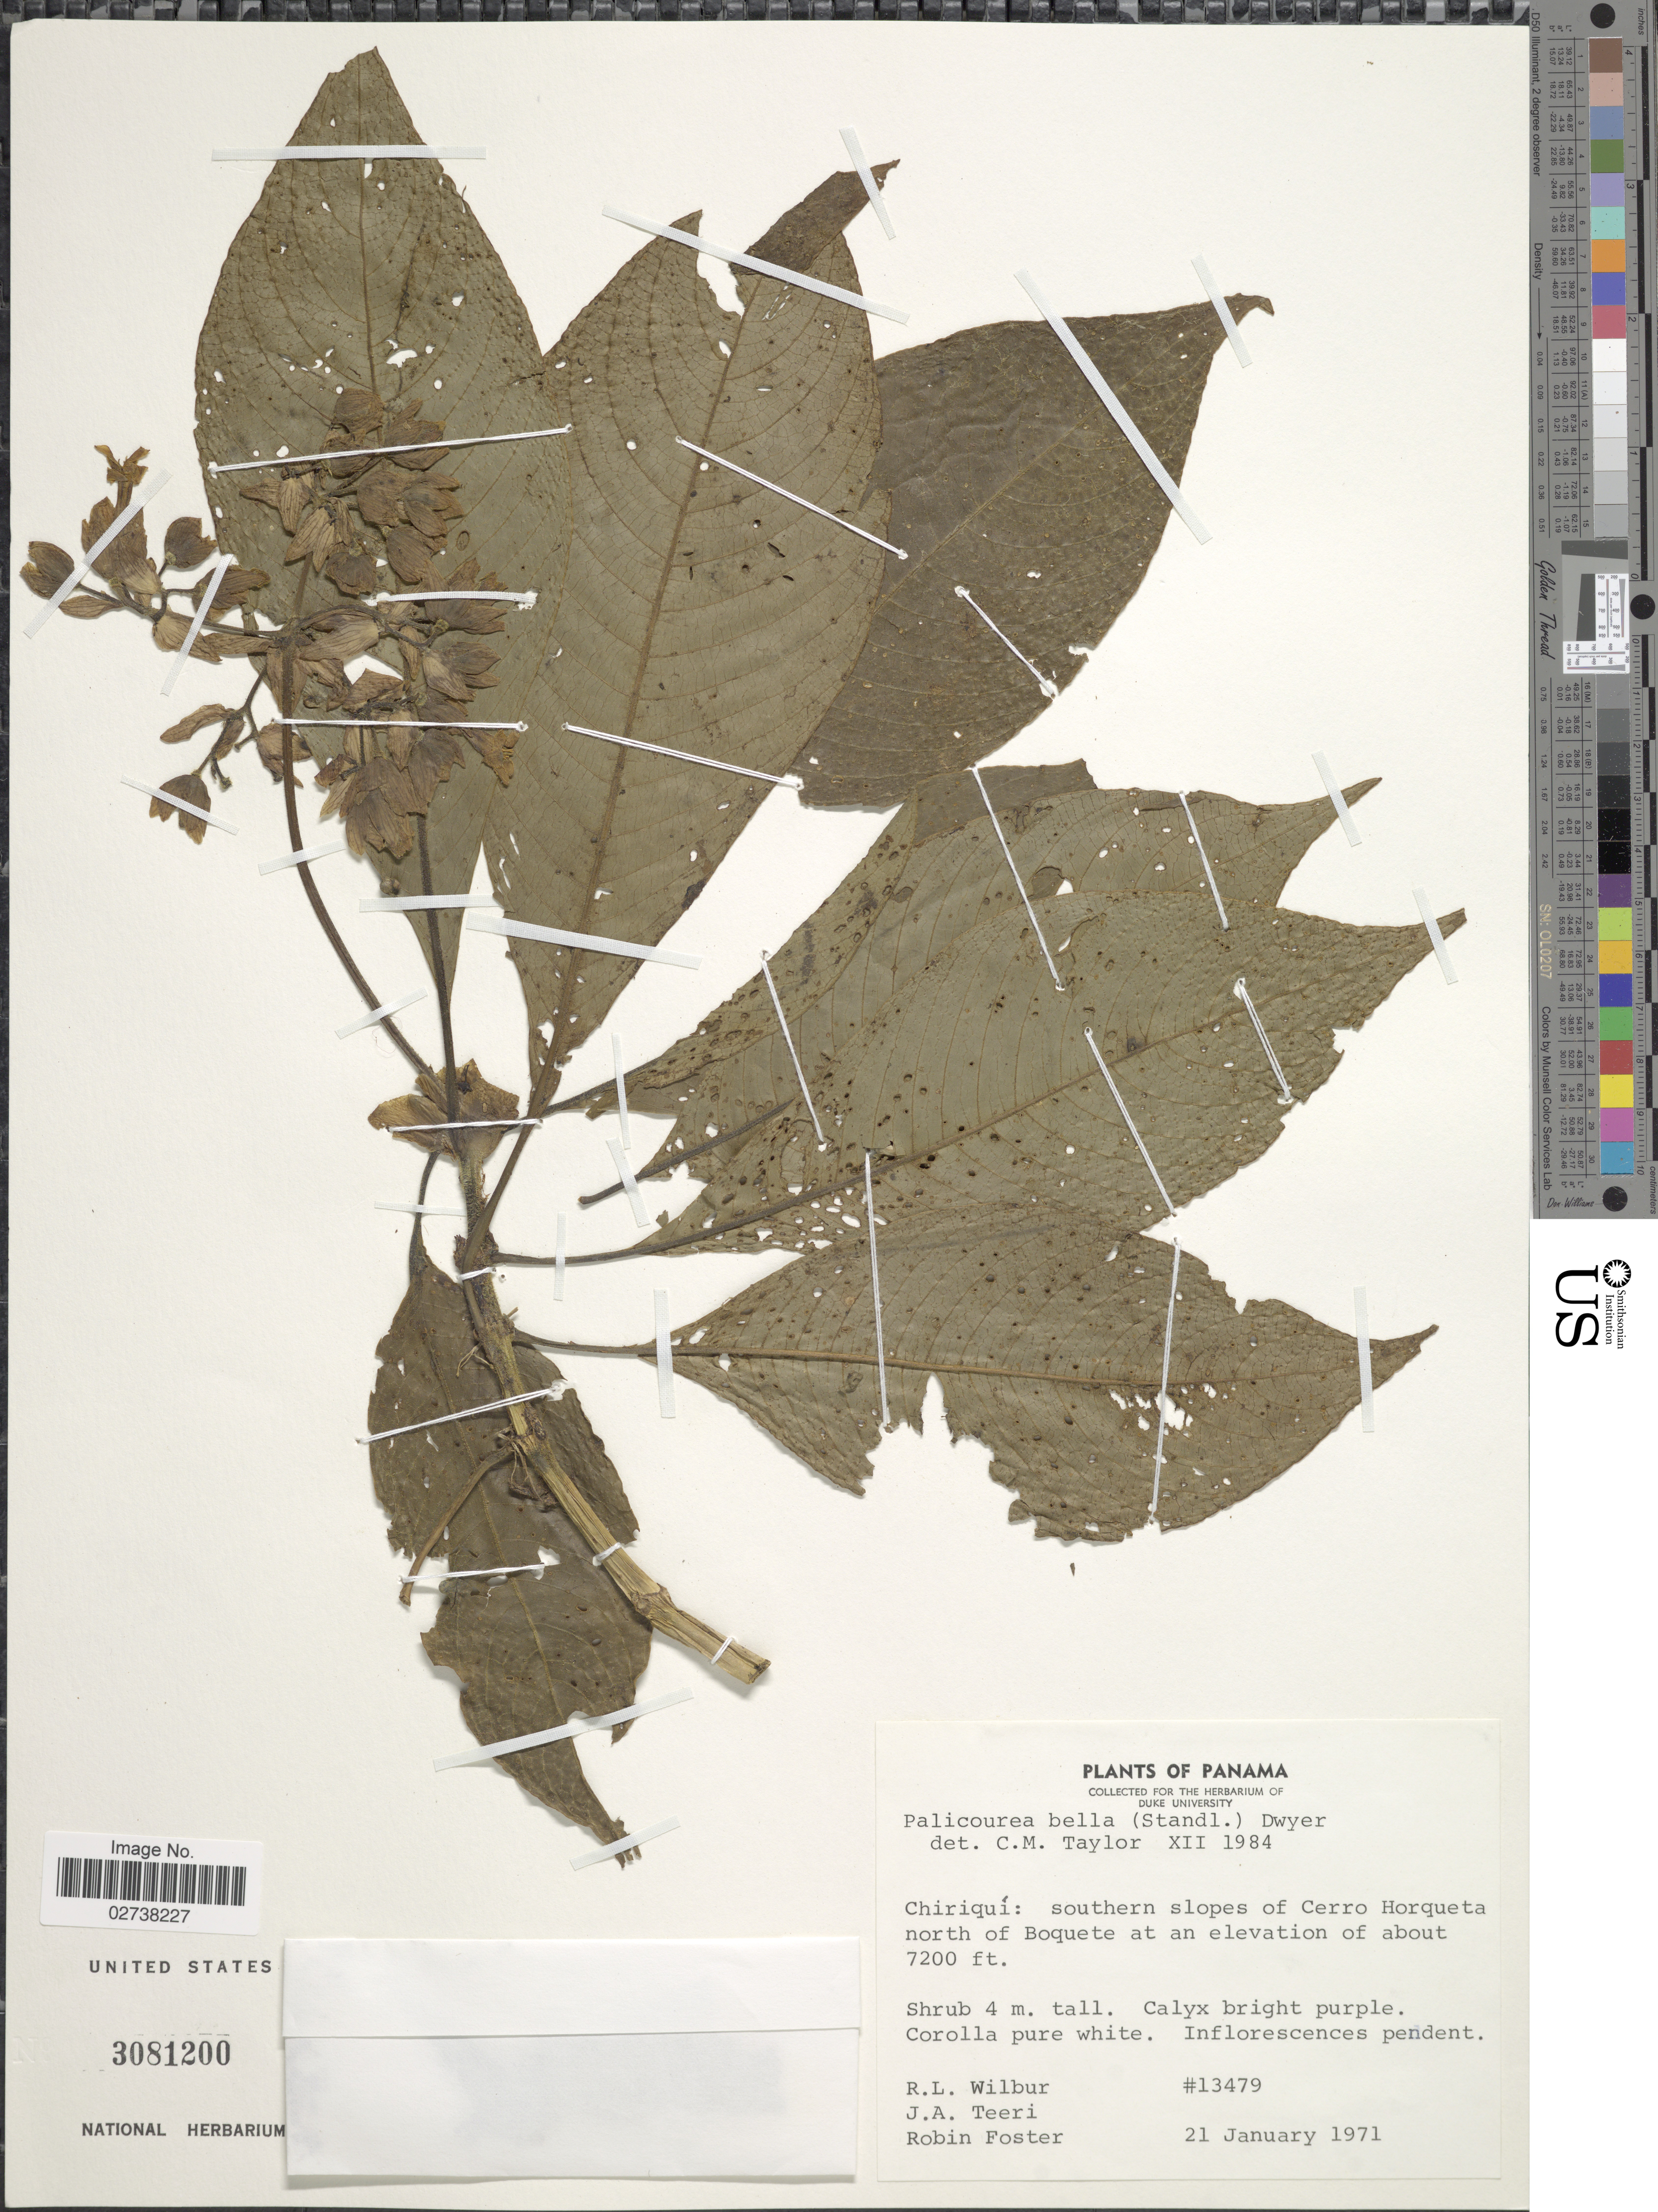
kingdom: Plantae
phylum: Tracheophyta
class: Magnoliopsida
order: Gentianales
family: Rubiaceae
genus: Palicourea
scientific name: Palicourea bella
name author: (Standl.) Dwyer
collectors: R. L. Wilbur, J. Teeri & R. B. Foster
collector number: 13479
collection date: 1971-01-21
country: Panama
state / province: Chiriqui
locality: Southern slopes of Cerro Horqueta north of Boquete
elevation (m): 2195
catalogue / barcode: US 3081200